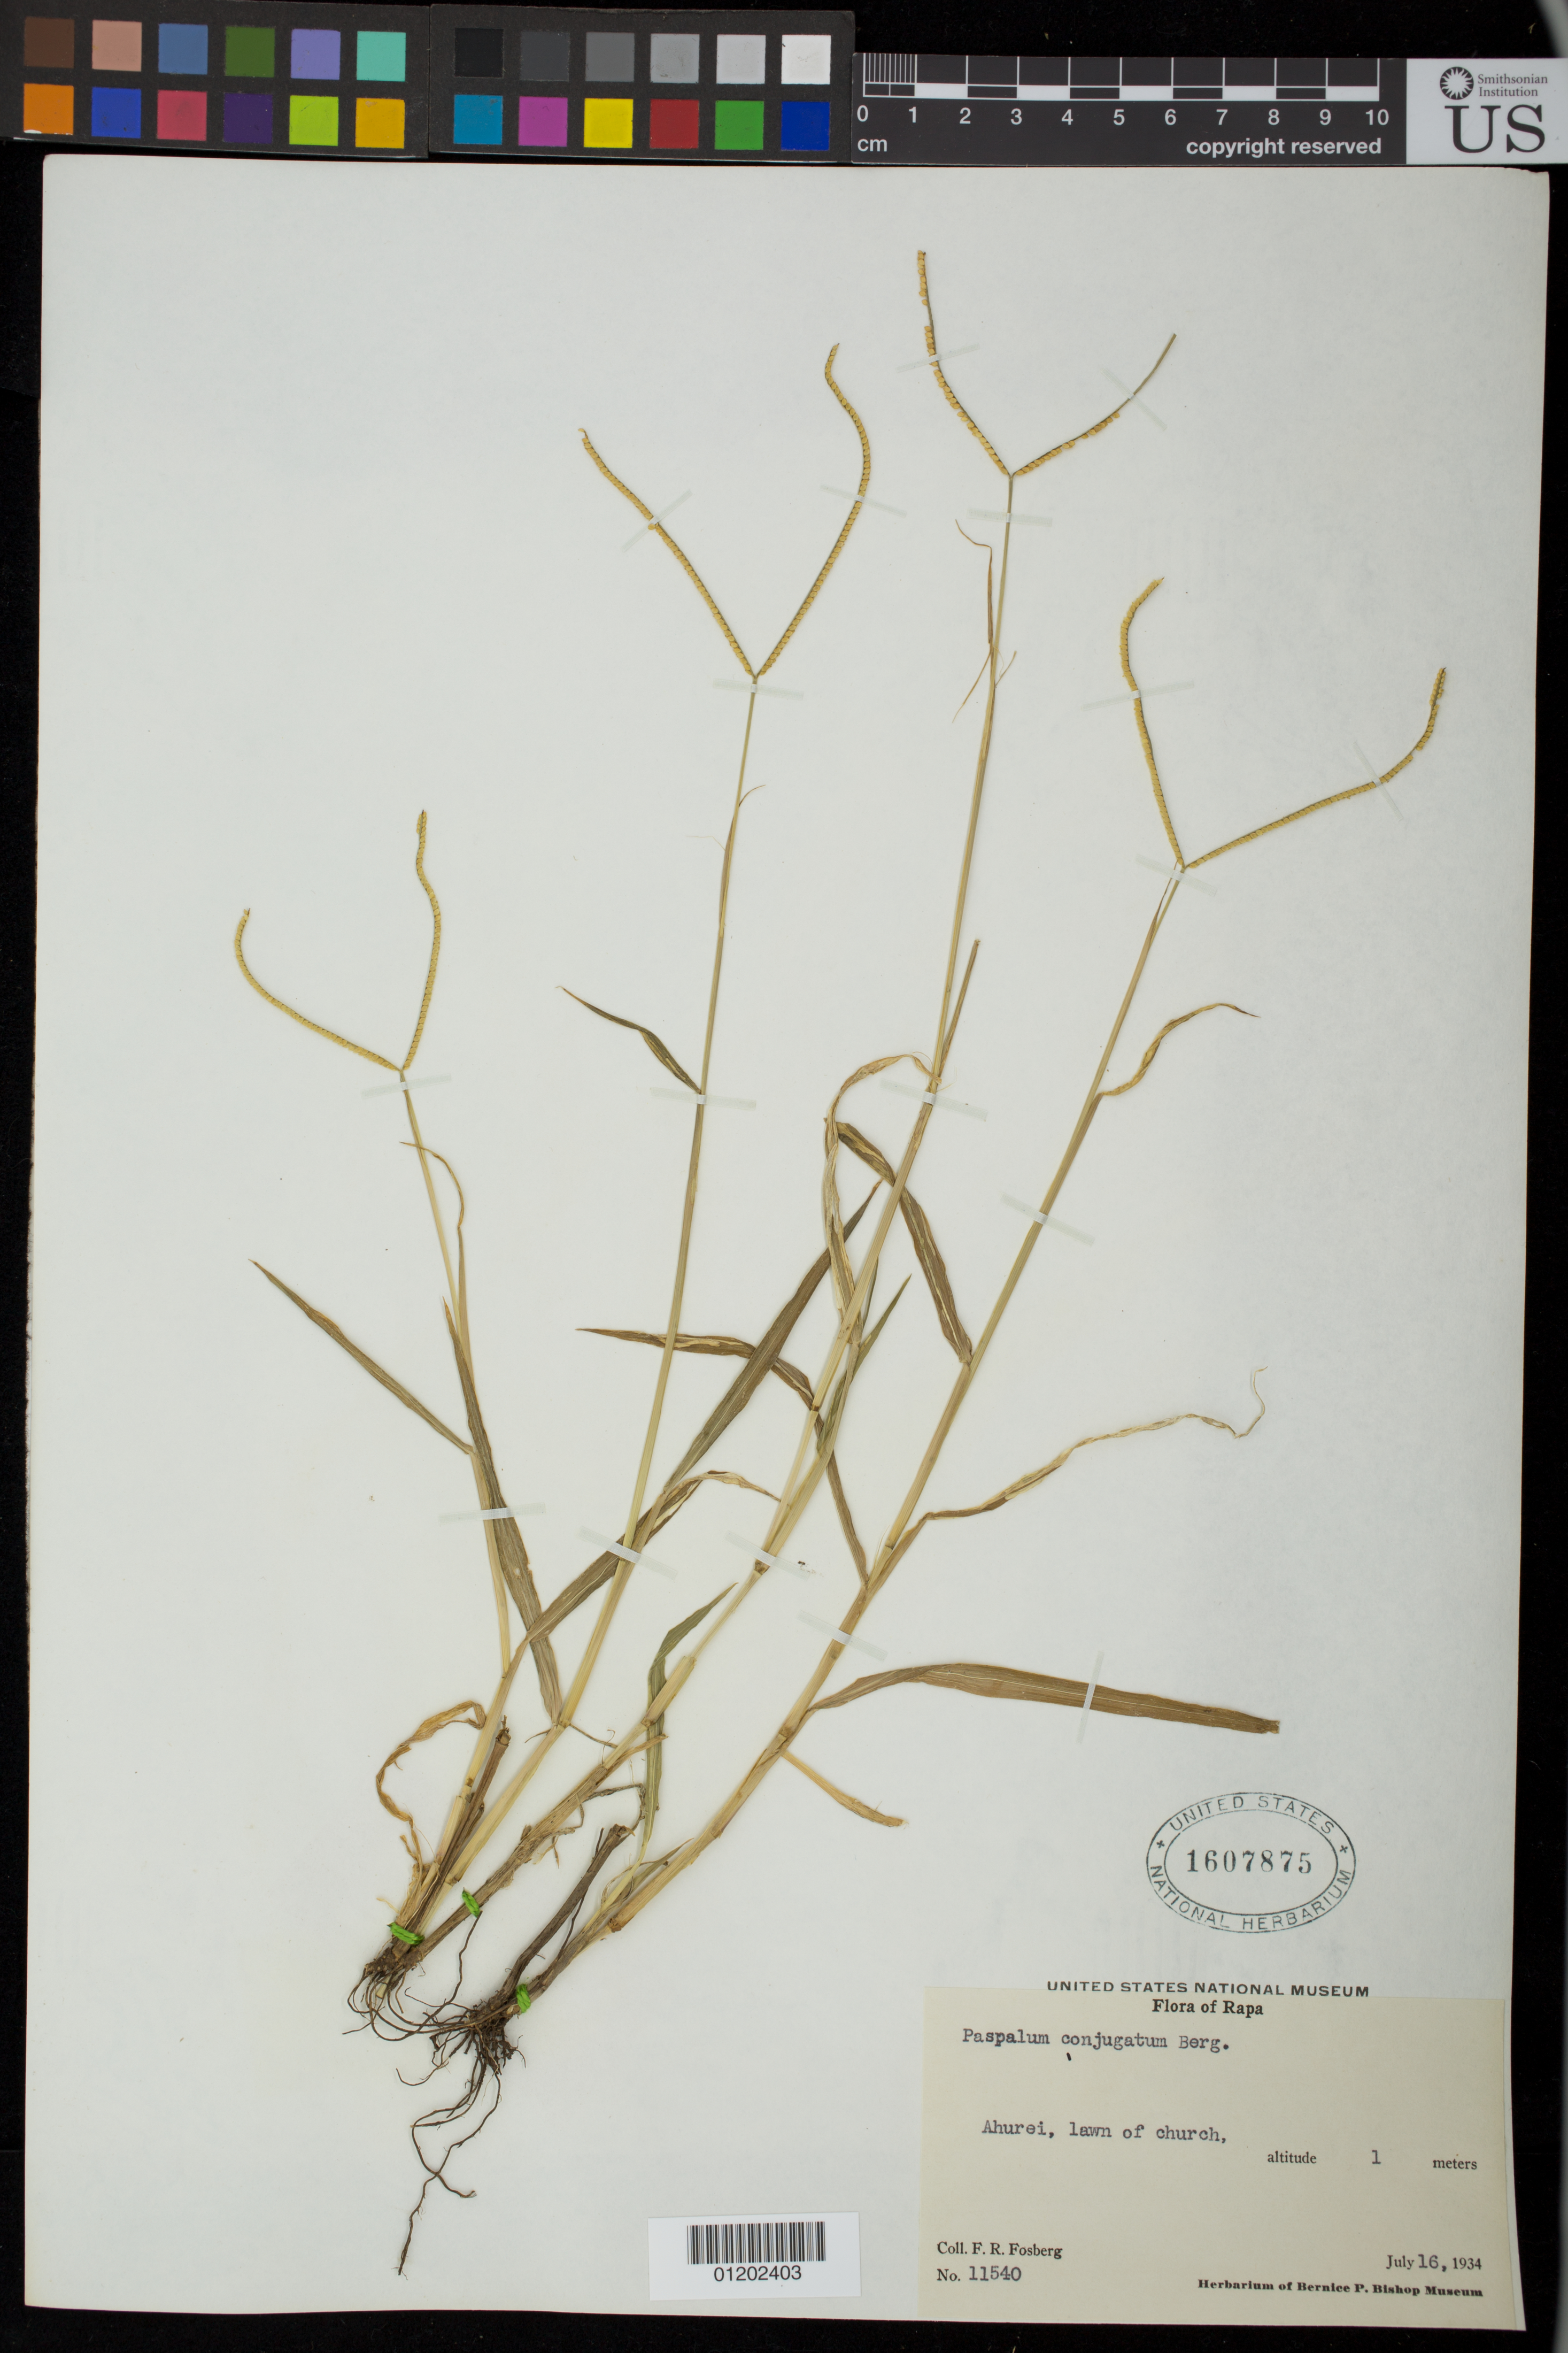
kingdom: Plantae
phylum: Tracheophyta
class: Liliopsida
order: Poales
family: Poaceae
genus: Paspalum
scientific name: Paspalum conjugatum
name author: P.J. Bergius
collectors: F. R. Fosberg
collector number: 11540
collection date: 1934-07-16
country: French Polynesia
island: Rapa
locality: Ahurei, lawn of church.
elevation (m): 1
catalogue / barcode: US 1607875